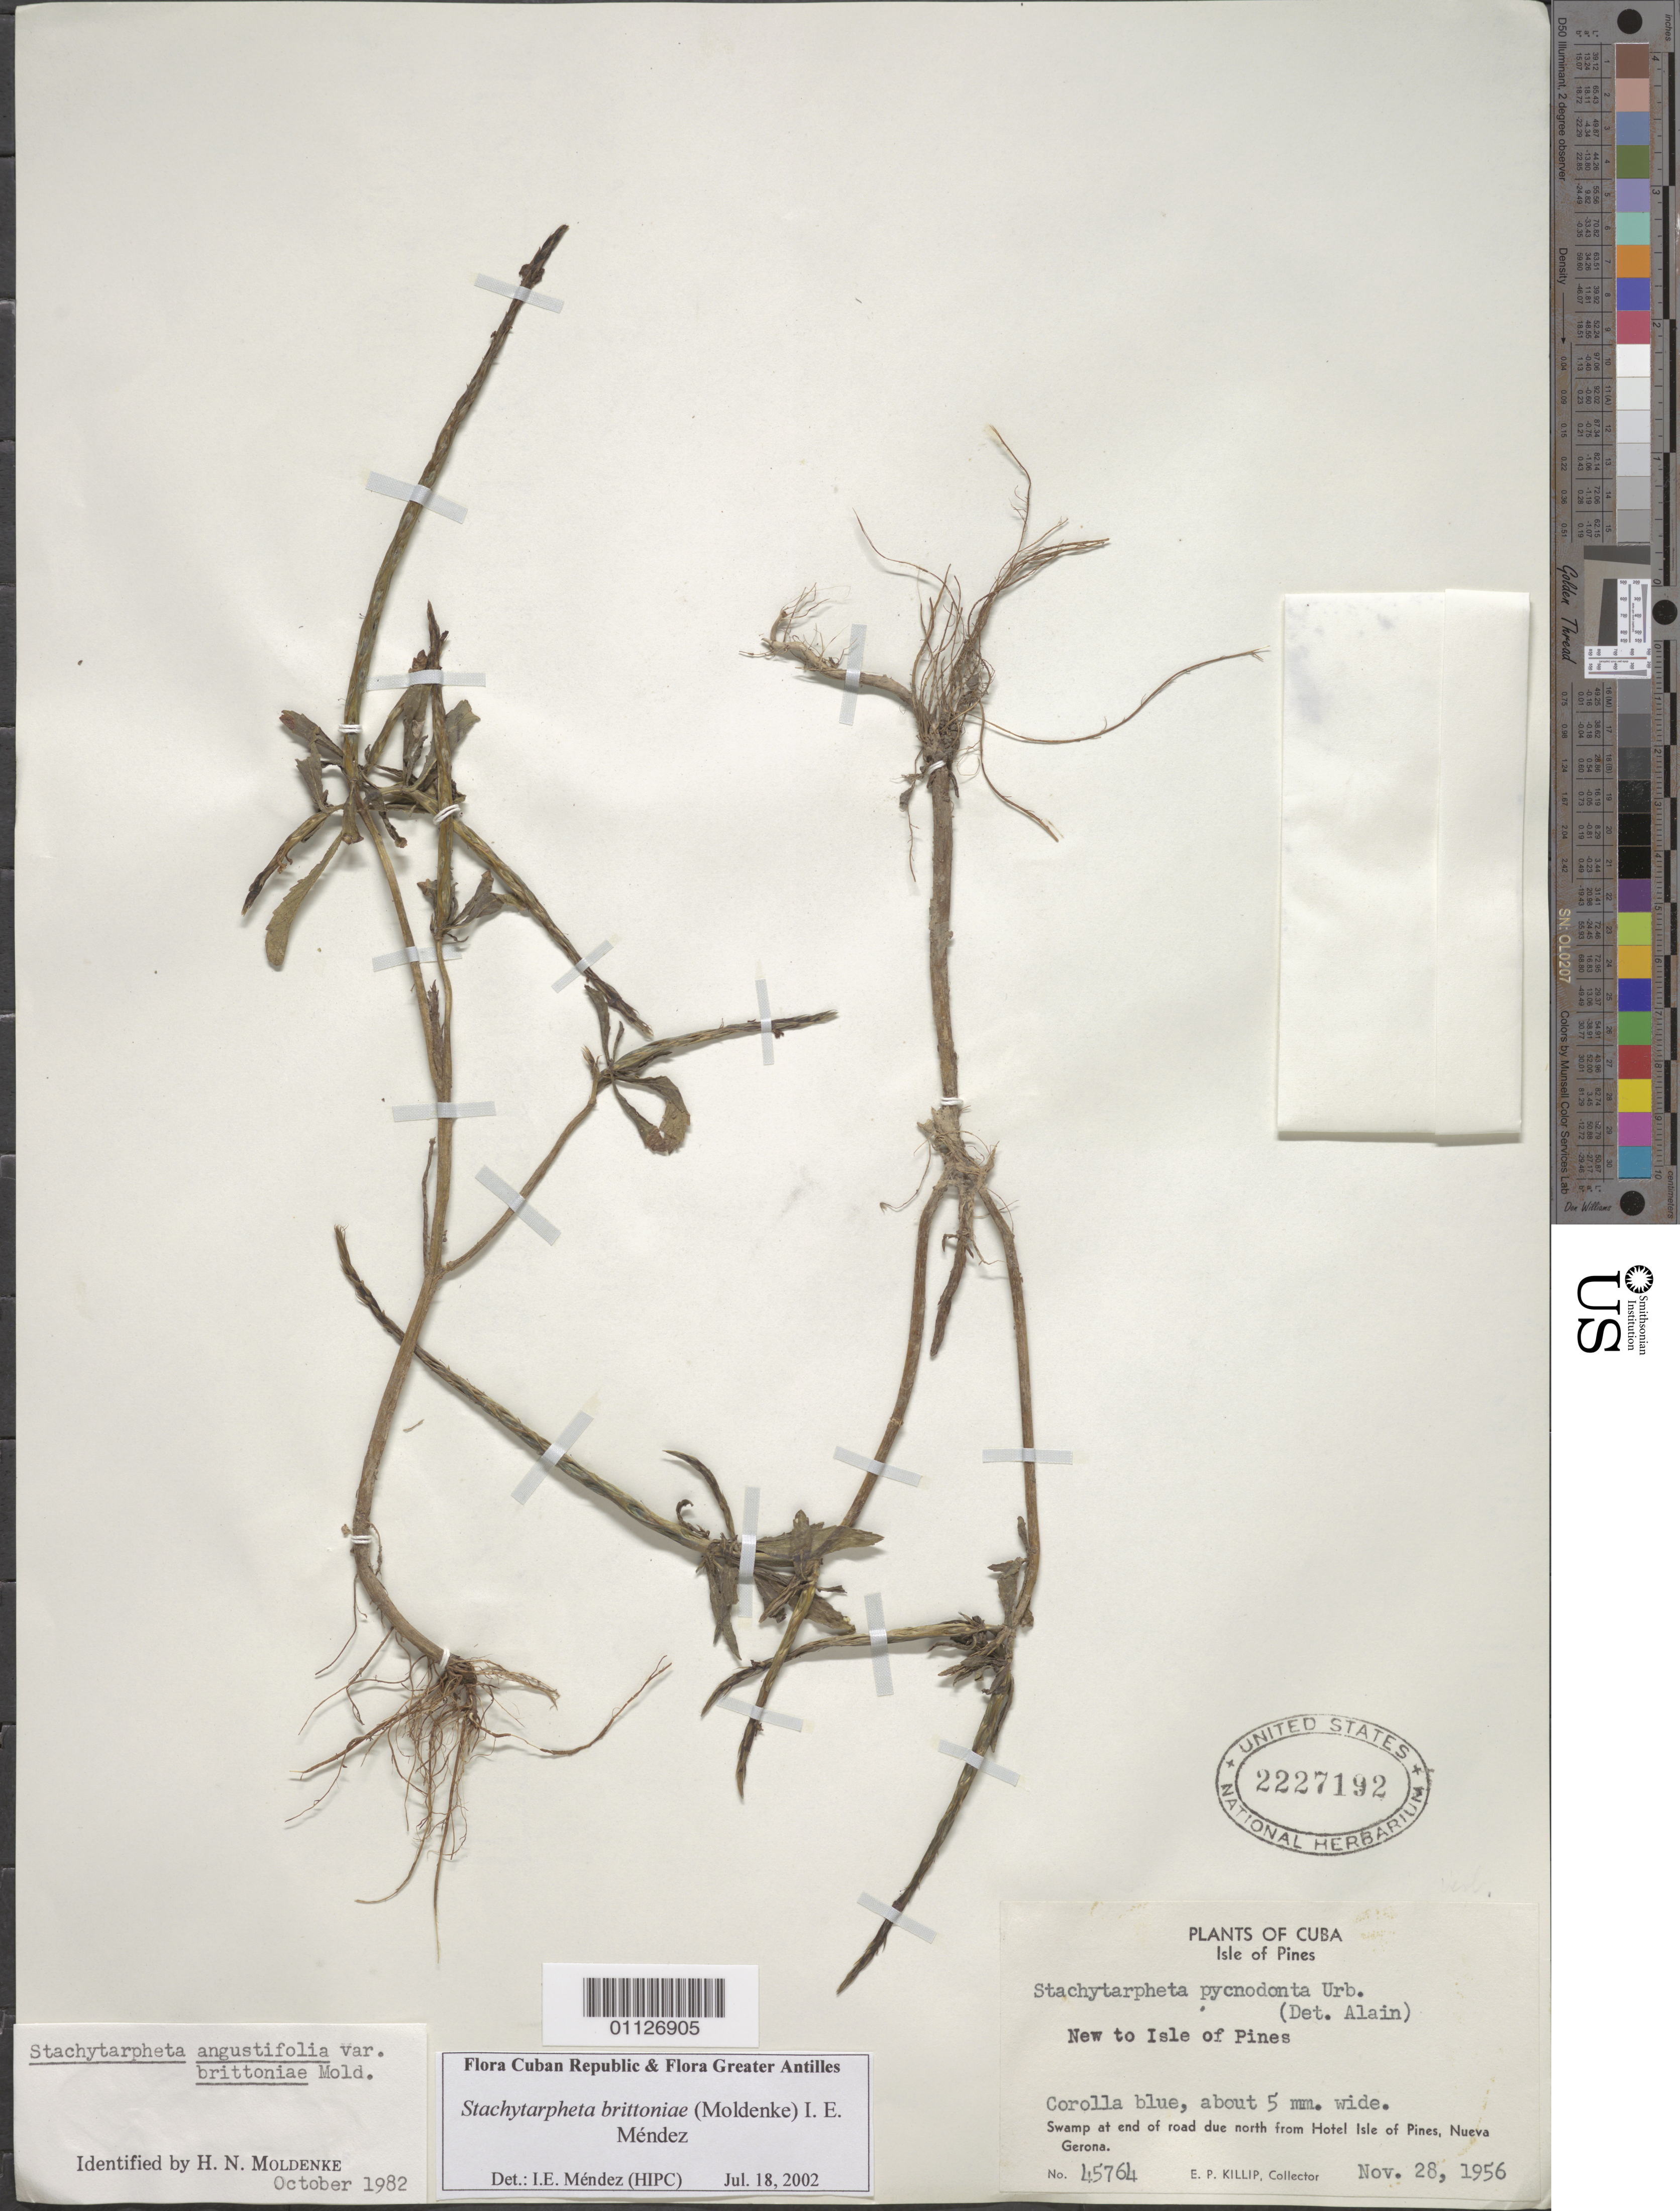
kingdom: Plantae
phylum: Tracheophyta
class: Magnoliopsida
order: Lamiales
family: Verbenaceae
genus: Stachytarpheta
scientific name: Stachytarpheta brittoniae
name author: (Moldenke) I.E. Méndez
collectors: E. P. Killip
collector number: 45764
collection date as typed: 28 Nov 1956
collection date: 1956-11-28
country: Cuba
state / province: Isla de La Juventud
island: Isla de la Juventud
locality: Swamp at end of road due N from Hotel Isle of Pines, Nueva Gerona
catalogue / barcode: US 2227192